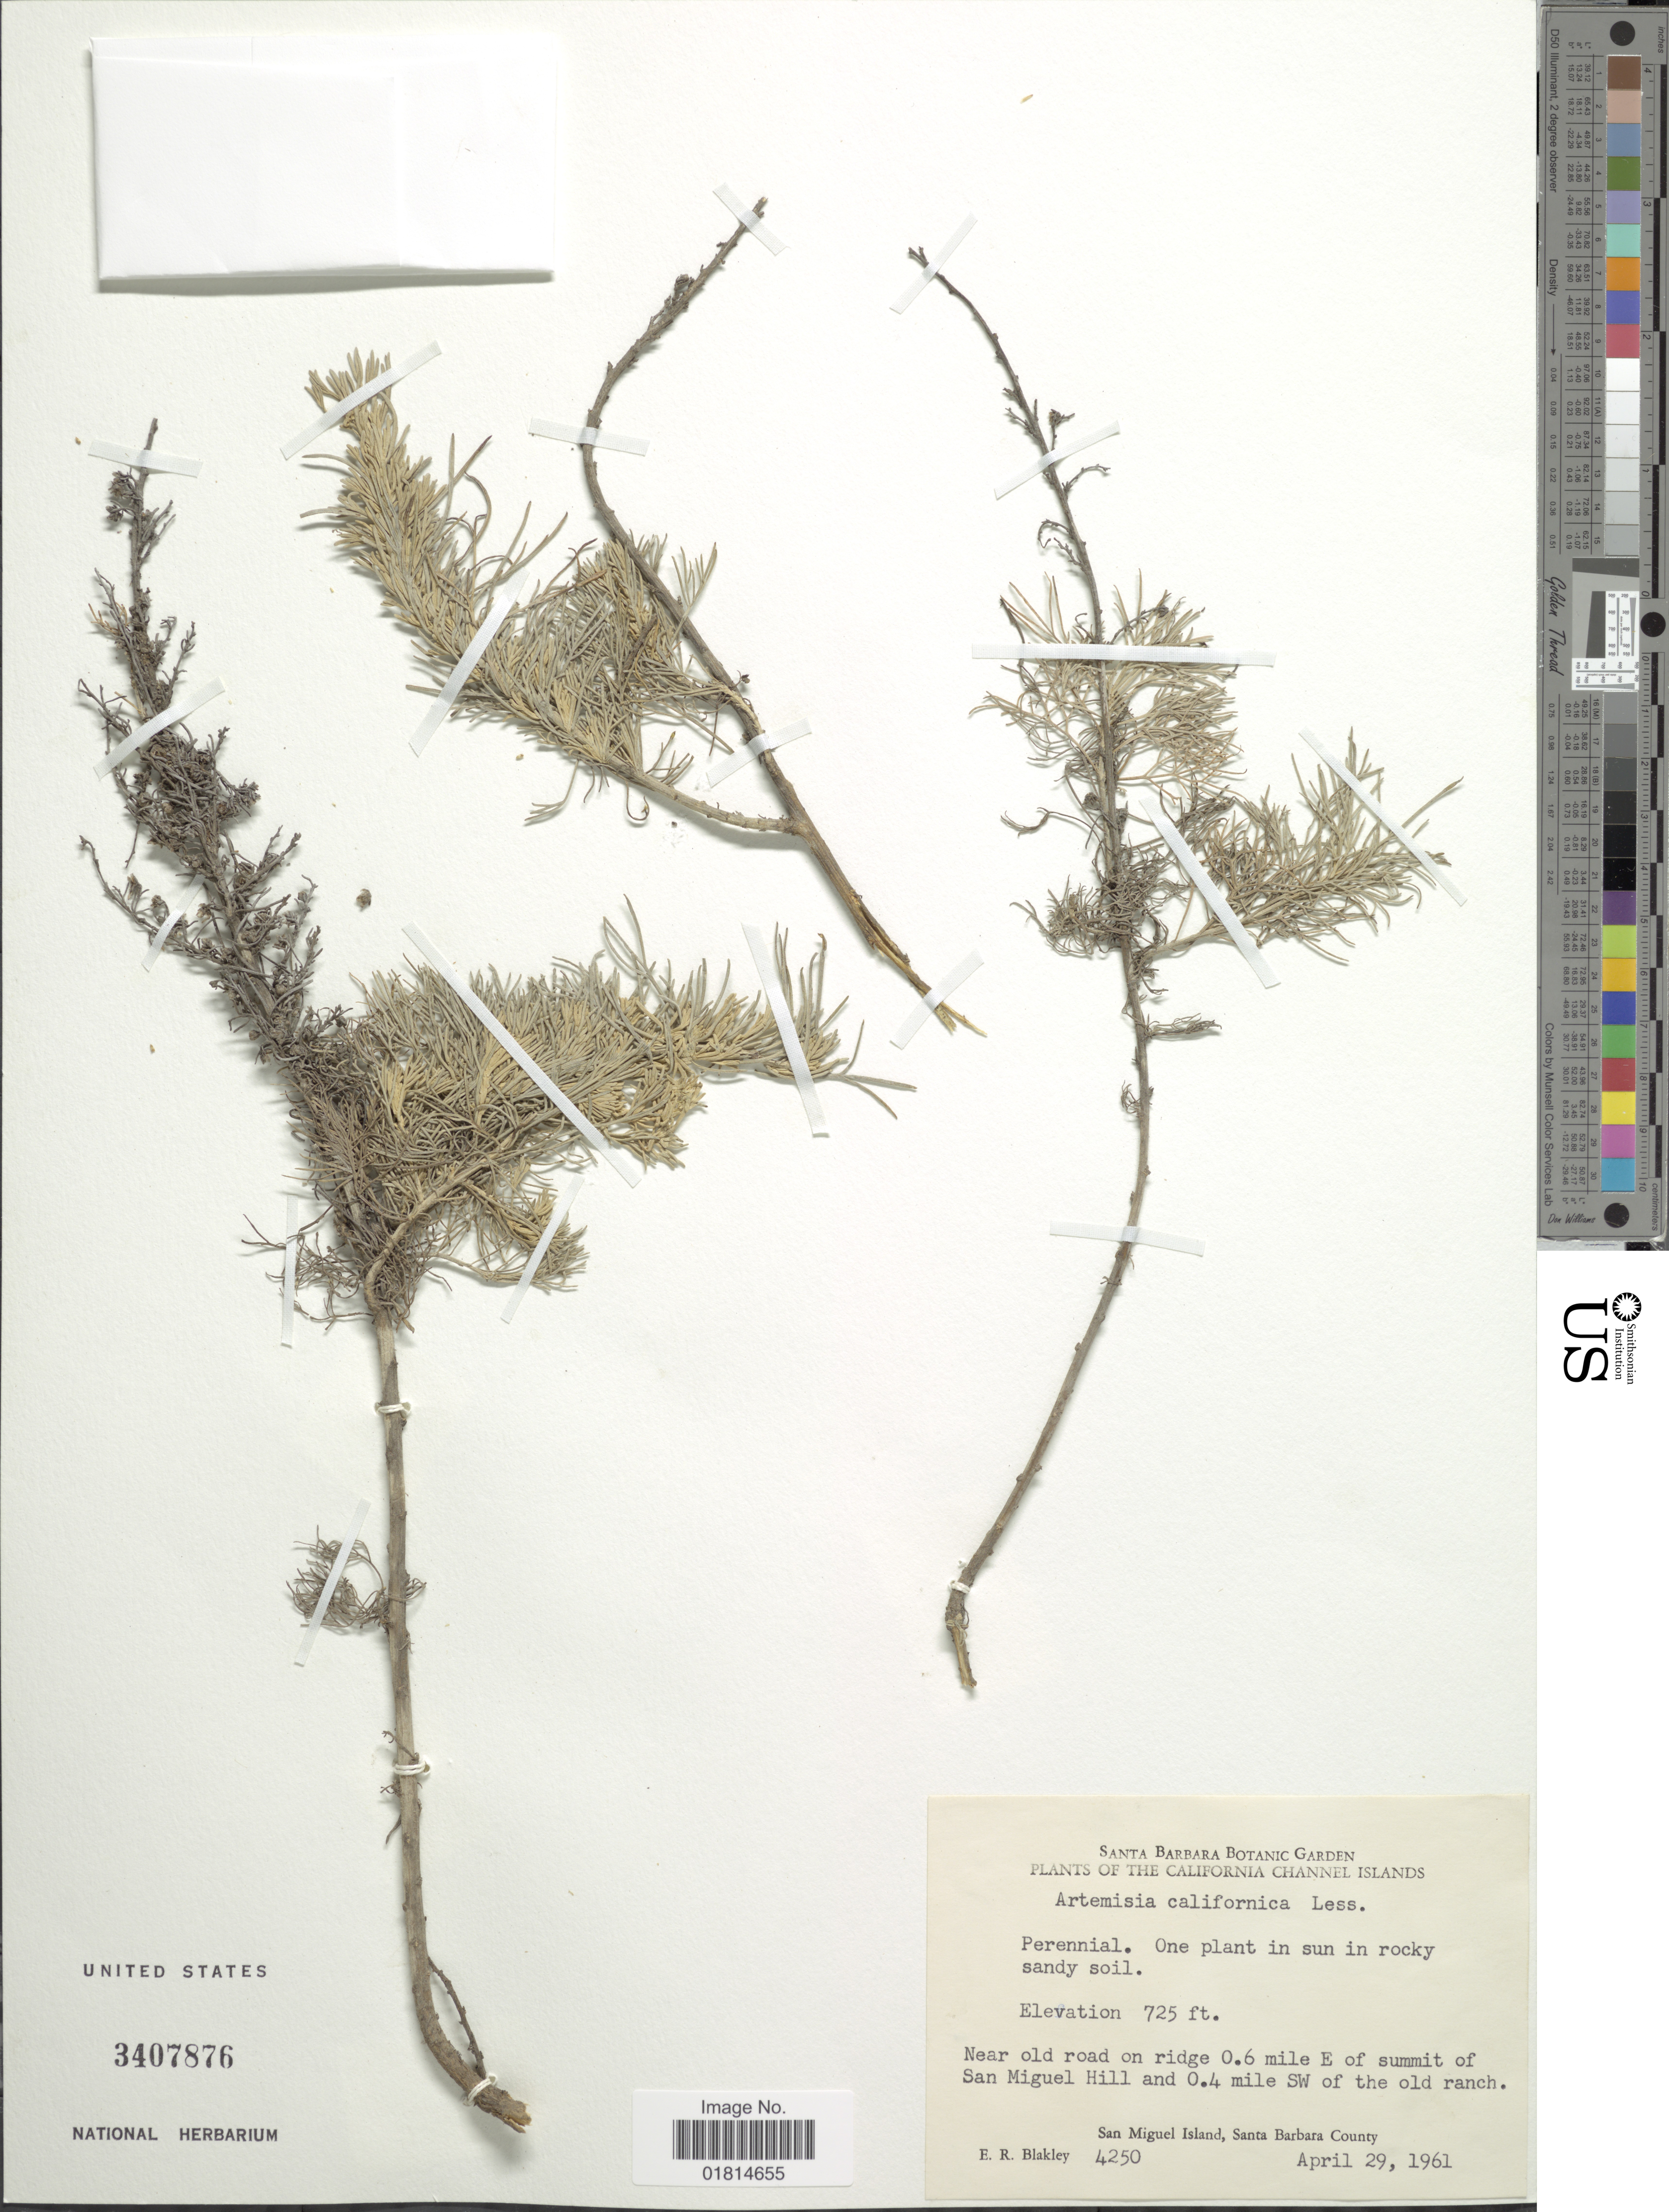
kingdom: Plantae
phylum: Tracheophyta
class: Magnoliopsida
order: Asterales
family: Asteraceae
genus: Artemisia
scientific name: Artemisia californica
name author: Less.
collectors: E. R. Blakley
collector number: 4250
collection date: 1961-04-29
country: United States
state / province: California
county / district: Santa Barbara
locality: California Channel Islands. Near old road on ridge 0.6 mile E of summit of San Miguel Hill and 0.4 mile SW of the old ranch. San Miguel Island, Santa Barbara County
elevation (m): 221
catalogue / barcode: US 3407876